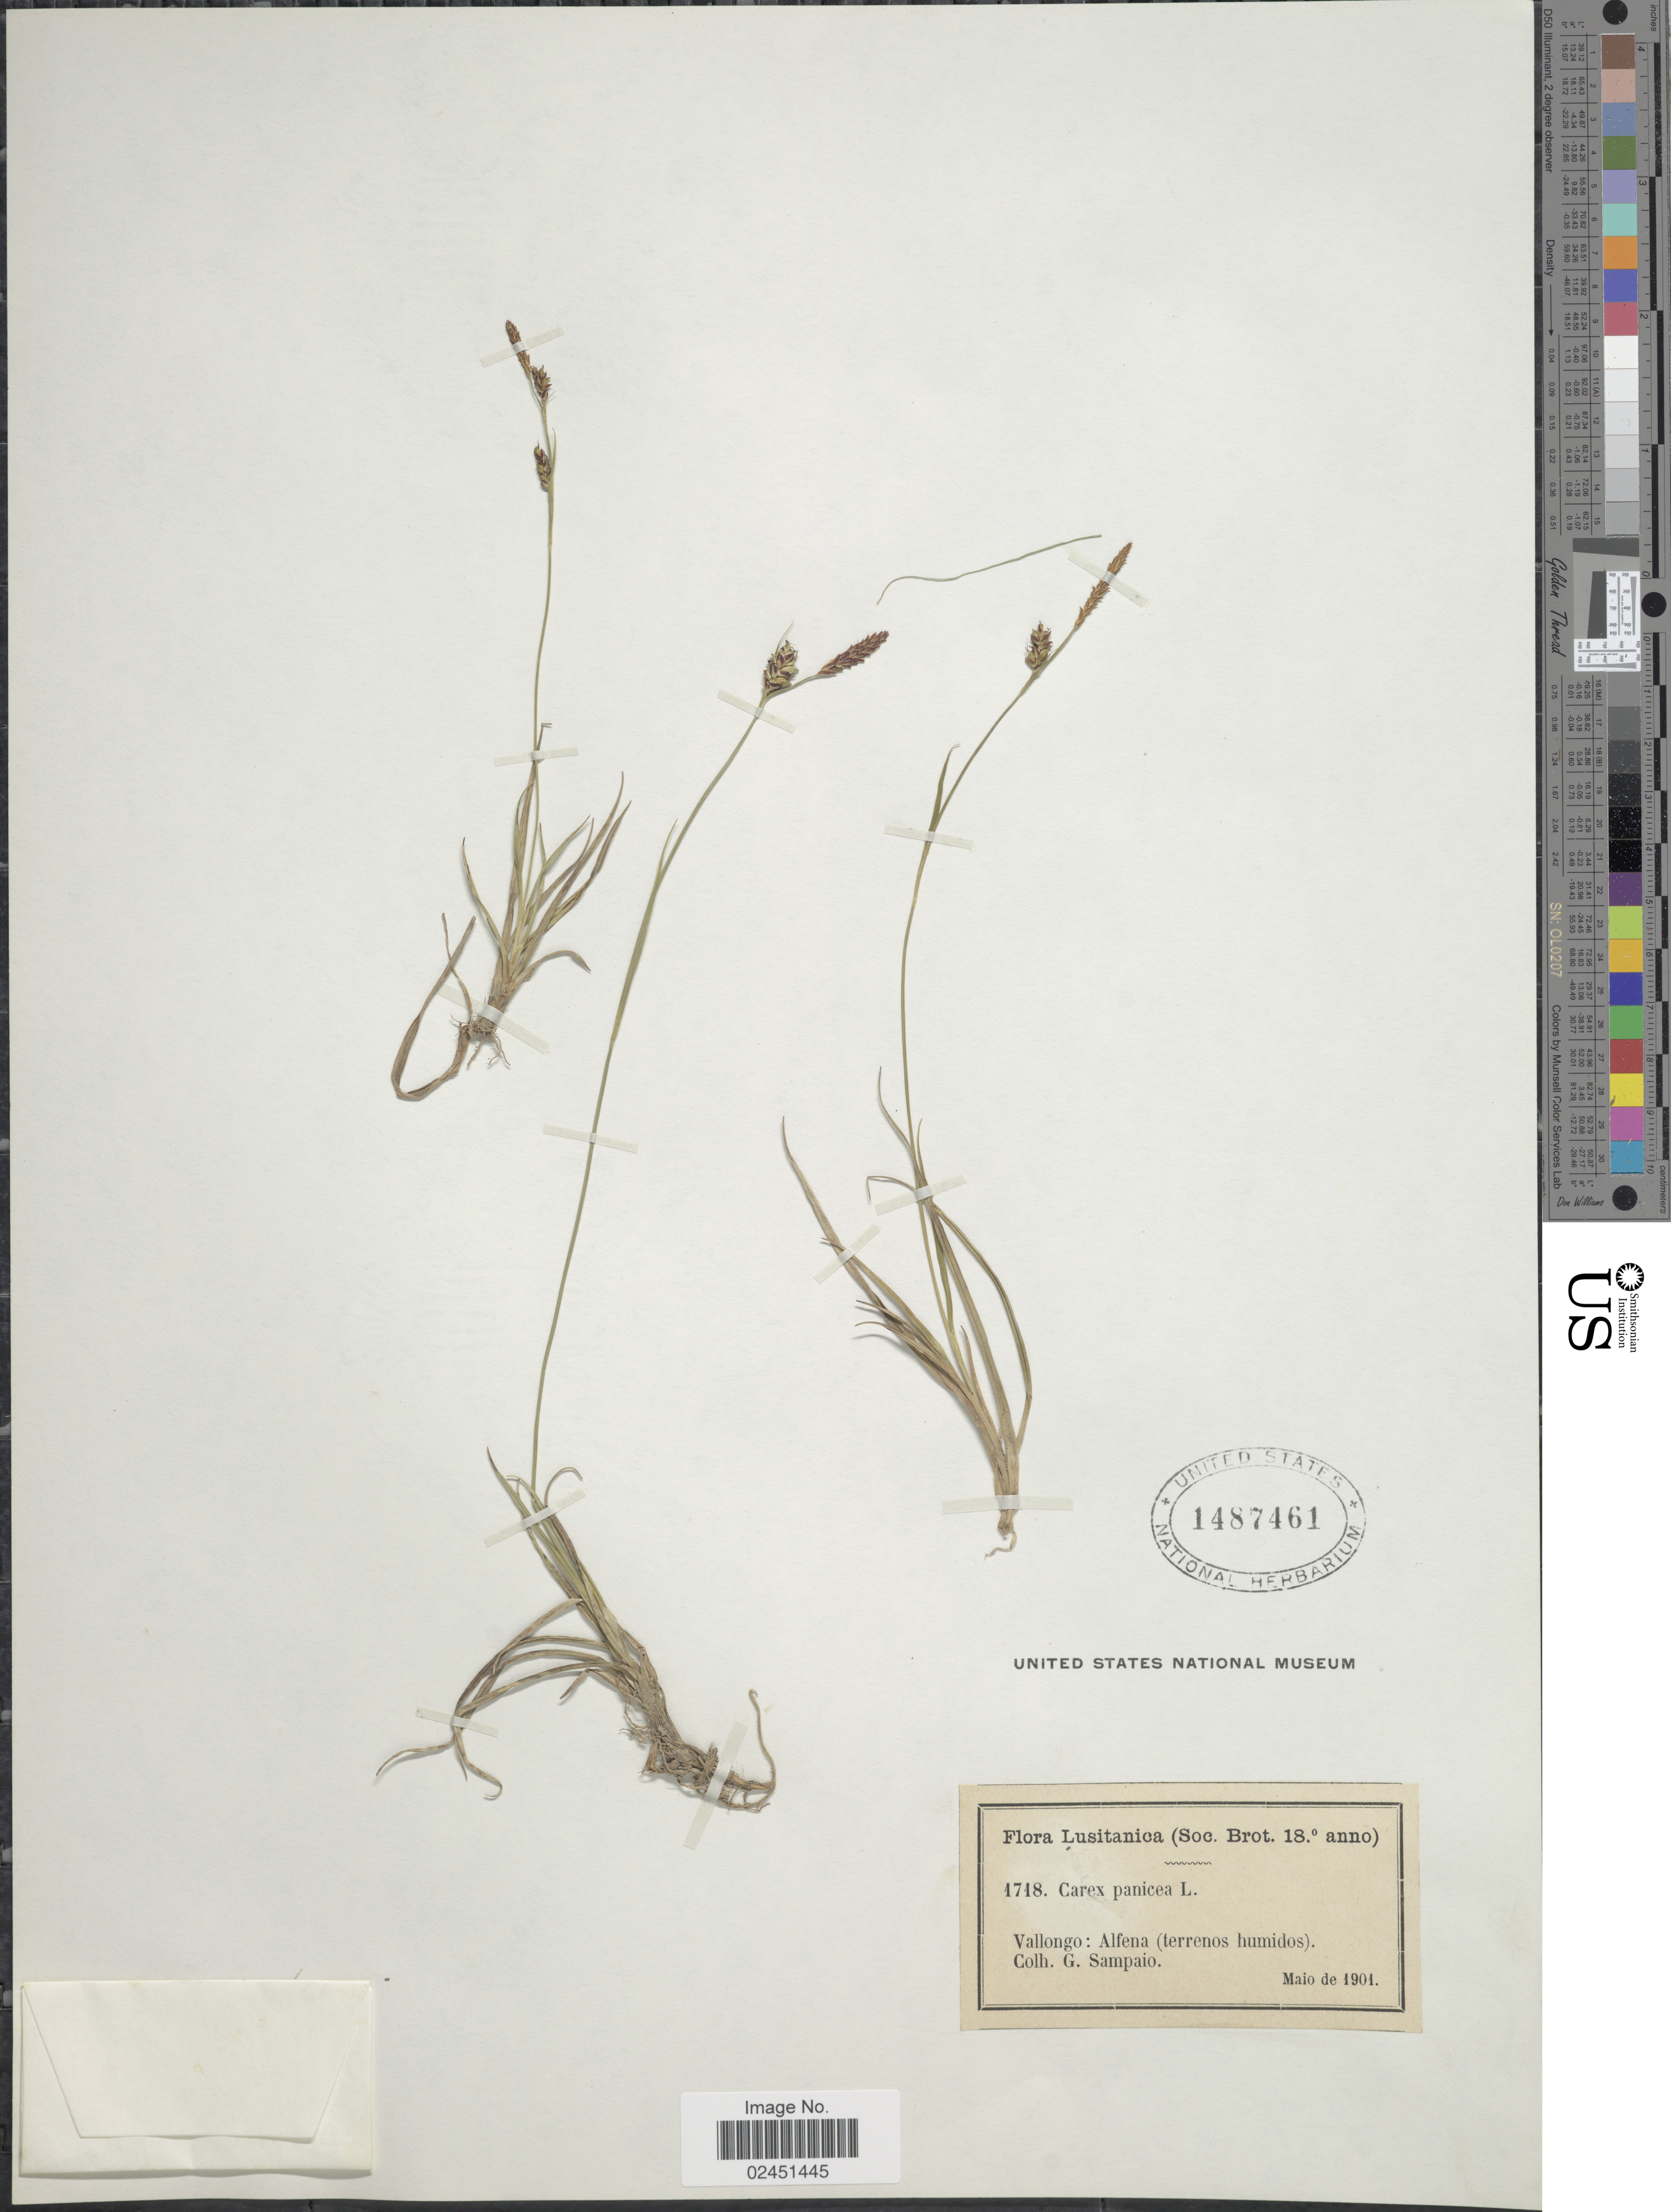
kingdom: Plantae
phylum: Tracheophyta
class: Liliopsida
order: Poales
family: Cyperaceae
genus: Carex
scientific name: Carex panicea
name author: L.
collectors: G. A. Sampaio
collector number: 1718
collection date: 1901-05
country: Portugal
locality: Lusitanica (Soc. Brot. 18° anno), Vallongo: Alfena (terrenos humidos)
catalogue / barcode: US 1487461